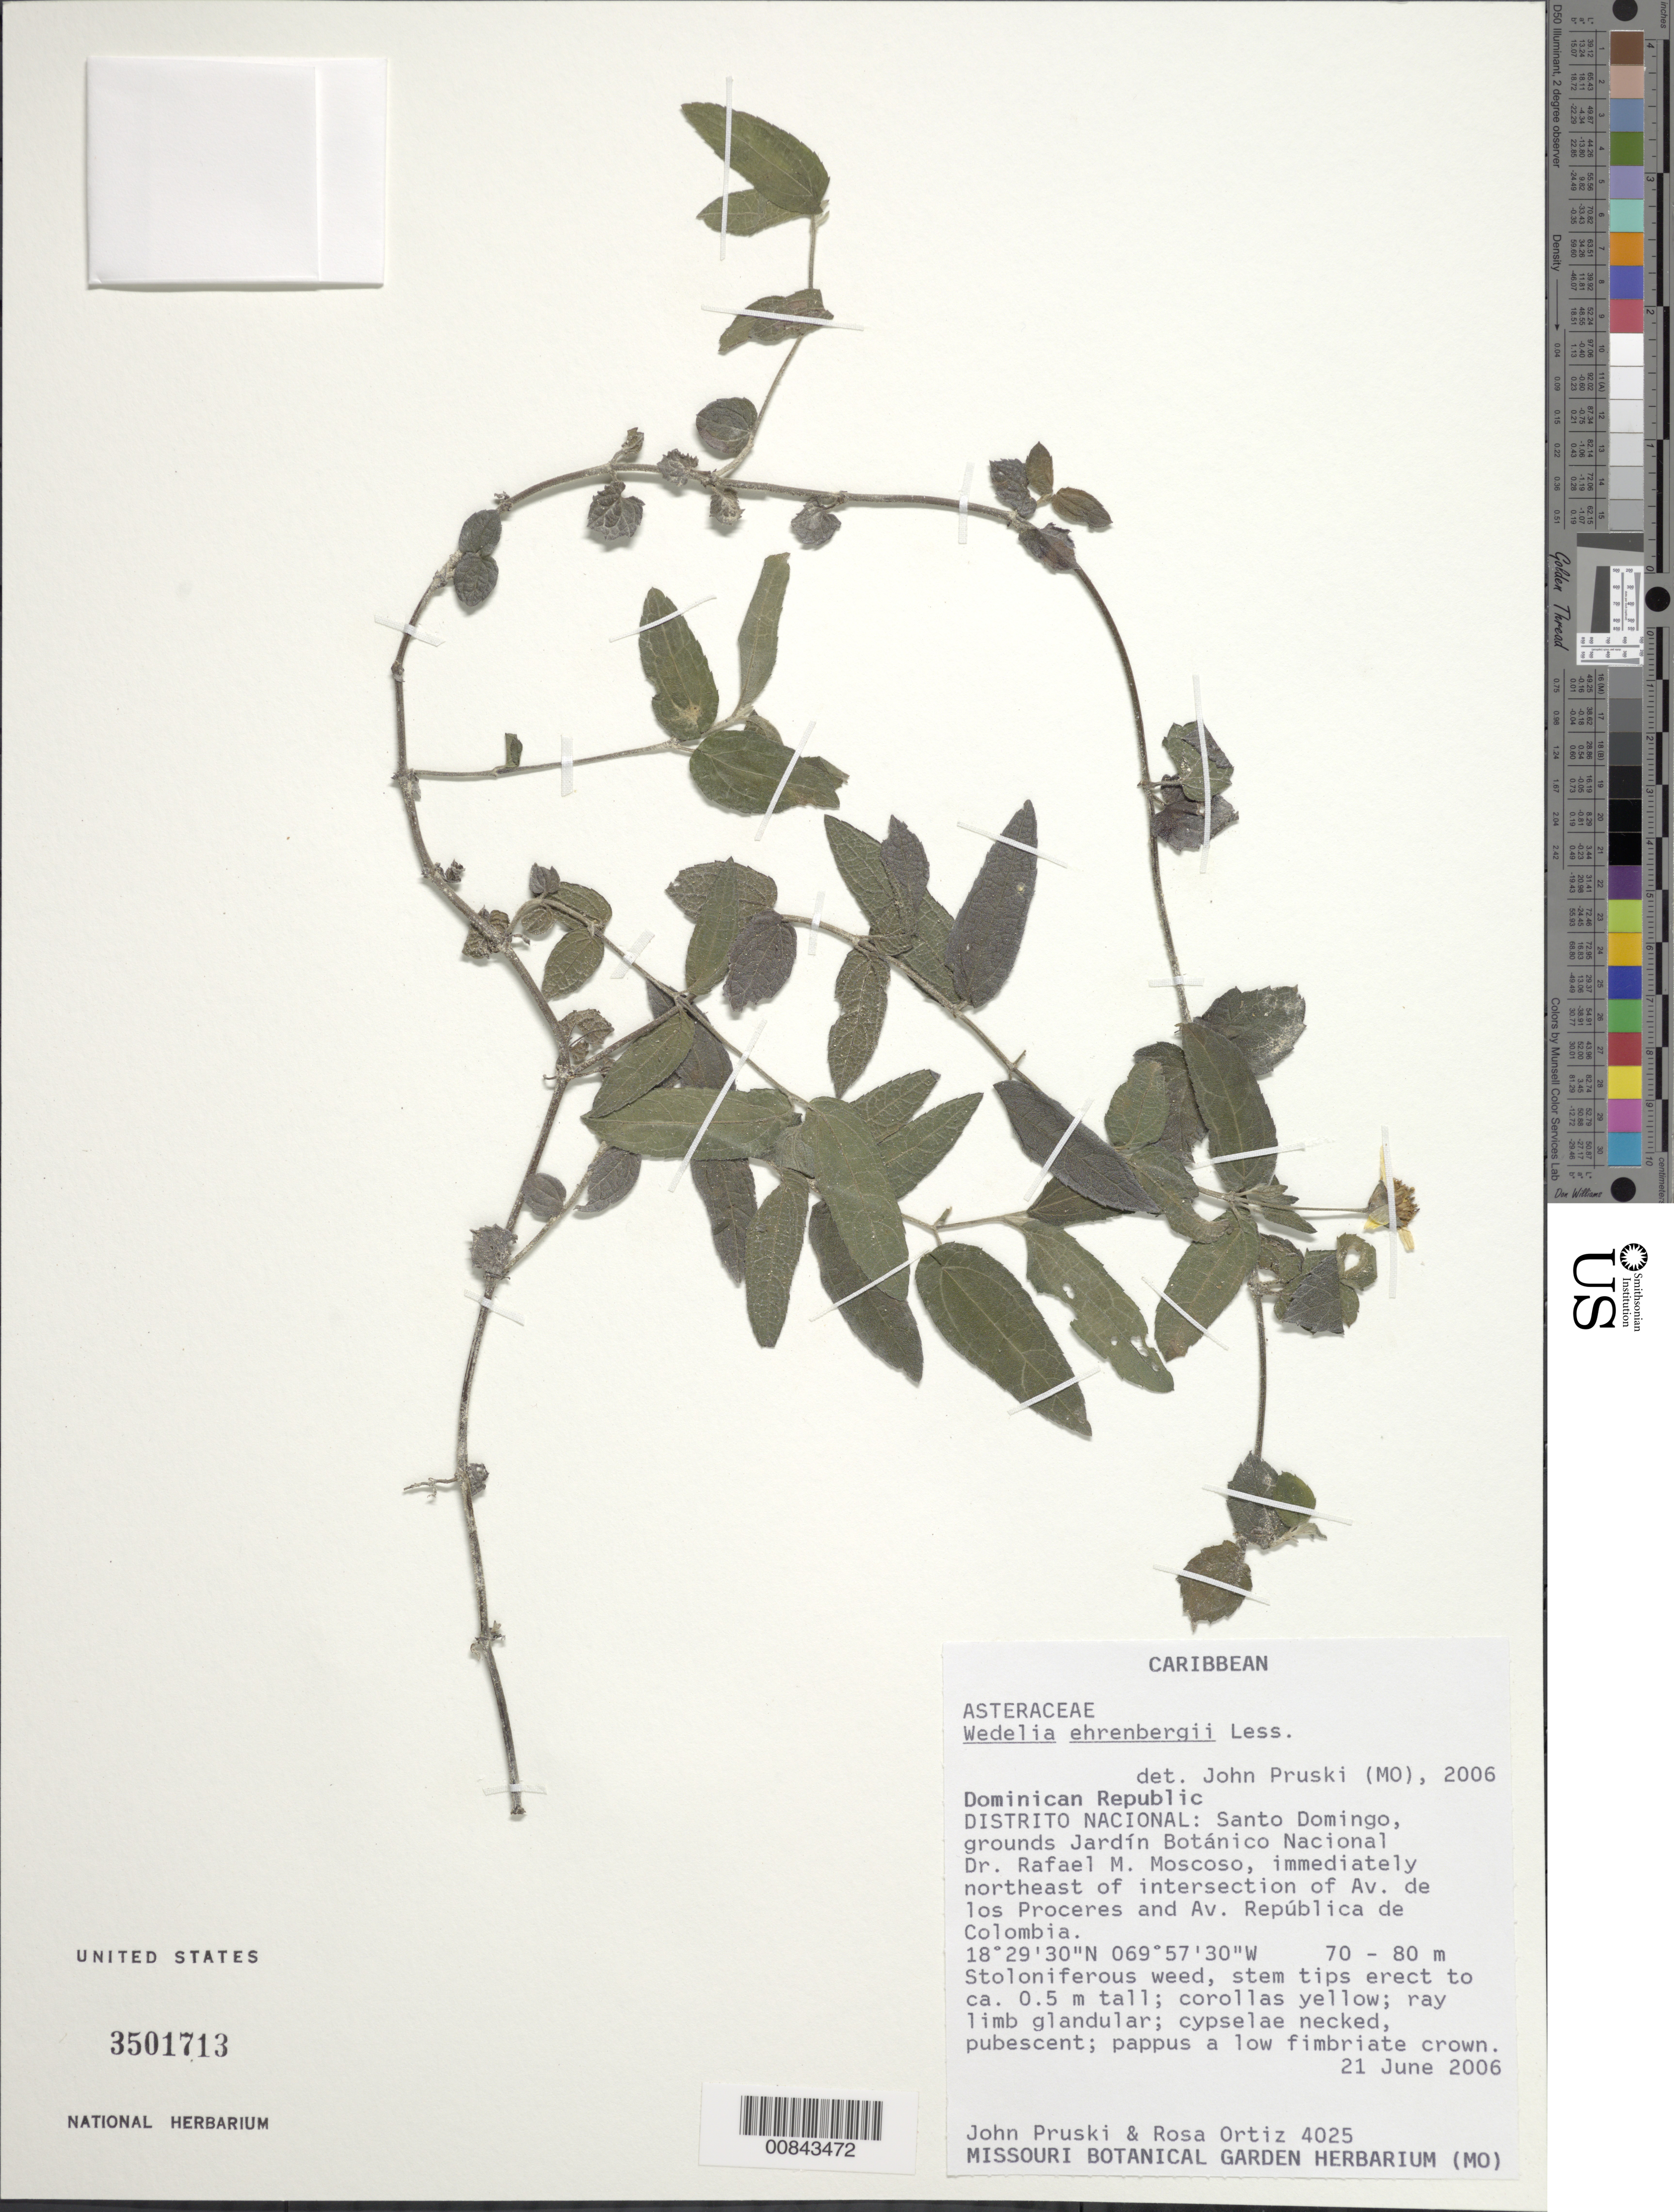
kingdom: Plantae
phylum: Tracheophyta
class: Magnoliopsida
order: Asterales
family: Asteraceae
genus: Wedelia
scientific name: Wedelia ehrenbergii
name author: Less.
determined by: Pruski, J. F.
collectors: J. F. Pruski & R. del C. Ortiz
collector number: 4059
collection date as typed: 21 Jun 2006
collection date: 2006-06-21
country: Dominican Republic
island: Hispaniola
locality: Distrito Nacional: Santo Domingo, grounds Jardín Botánico Nacional Dr. Rafael M. Moscoso, immediately NE of intersection of Av. De Los Proceres and Av. República de Colombia.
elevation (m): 70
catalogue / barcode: US 3501713